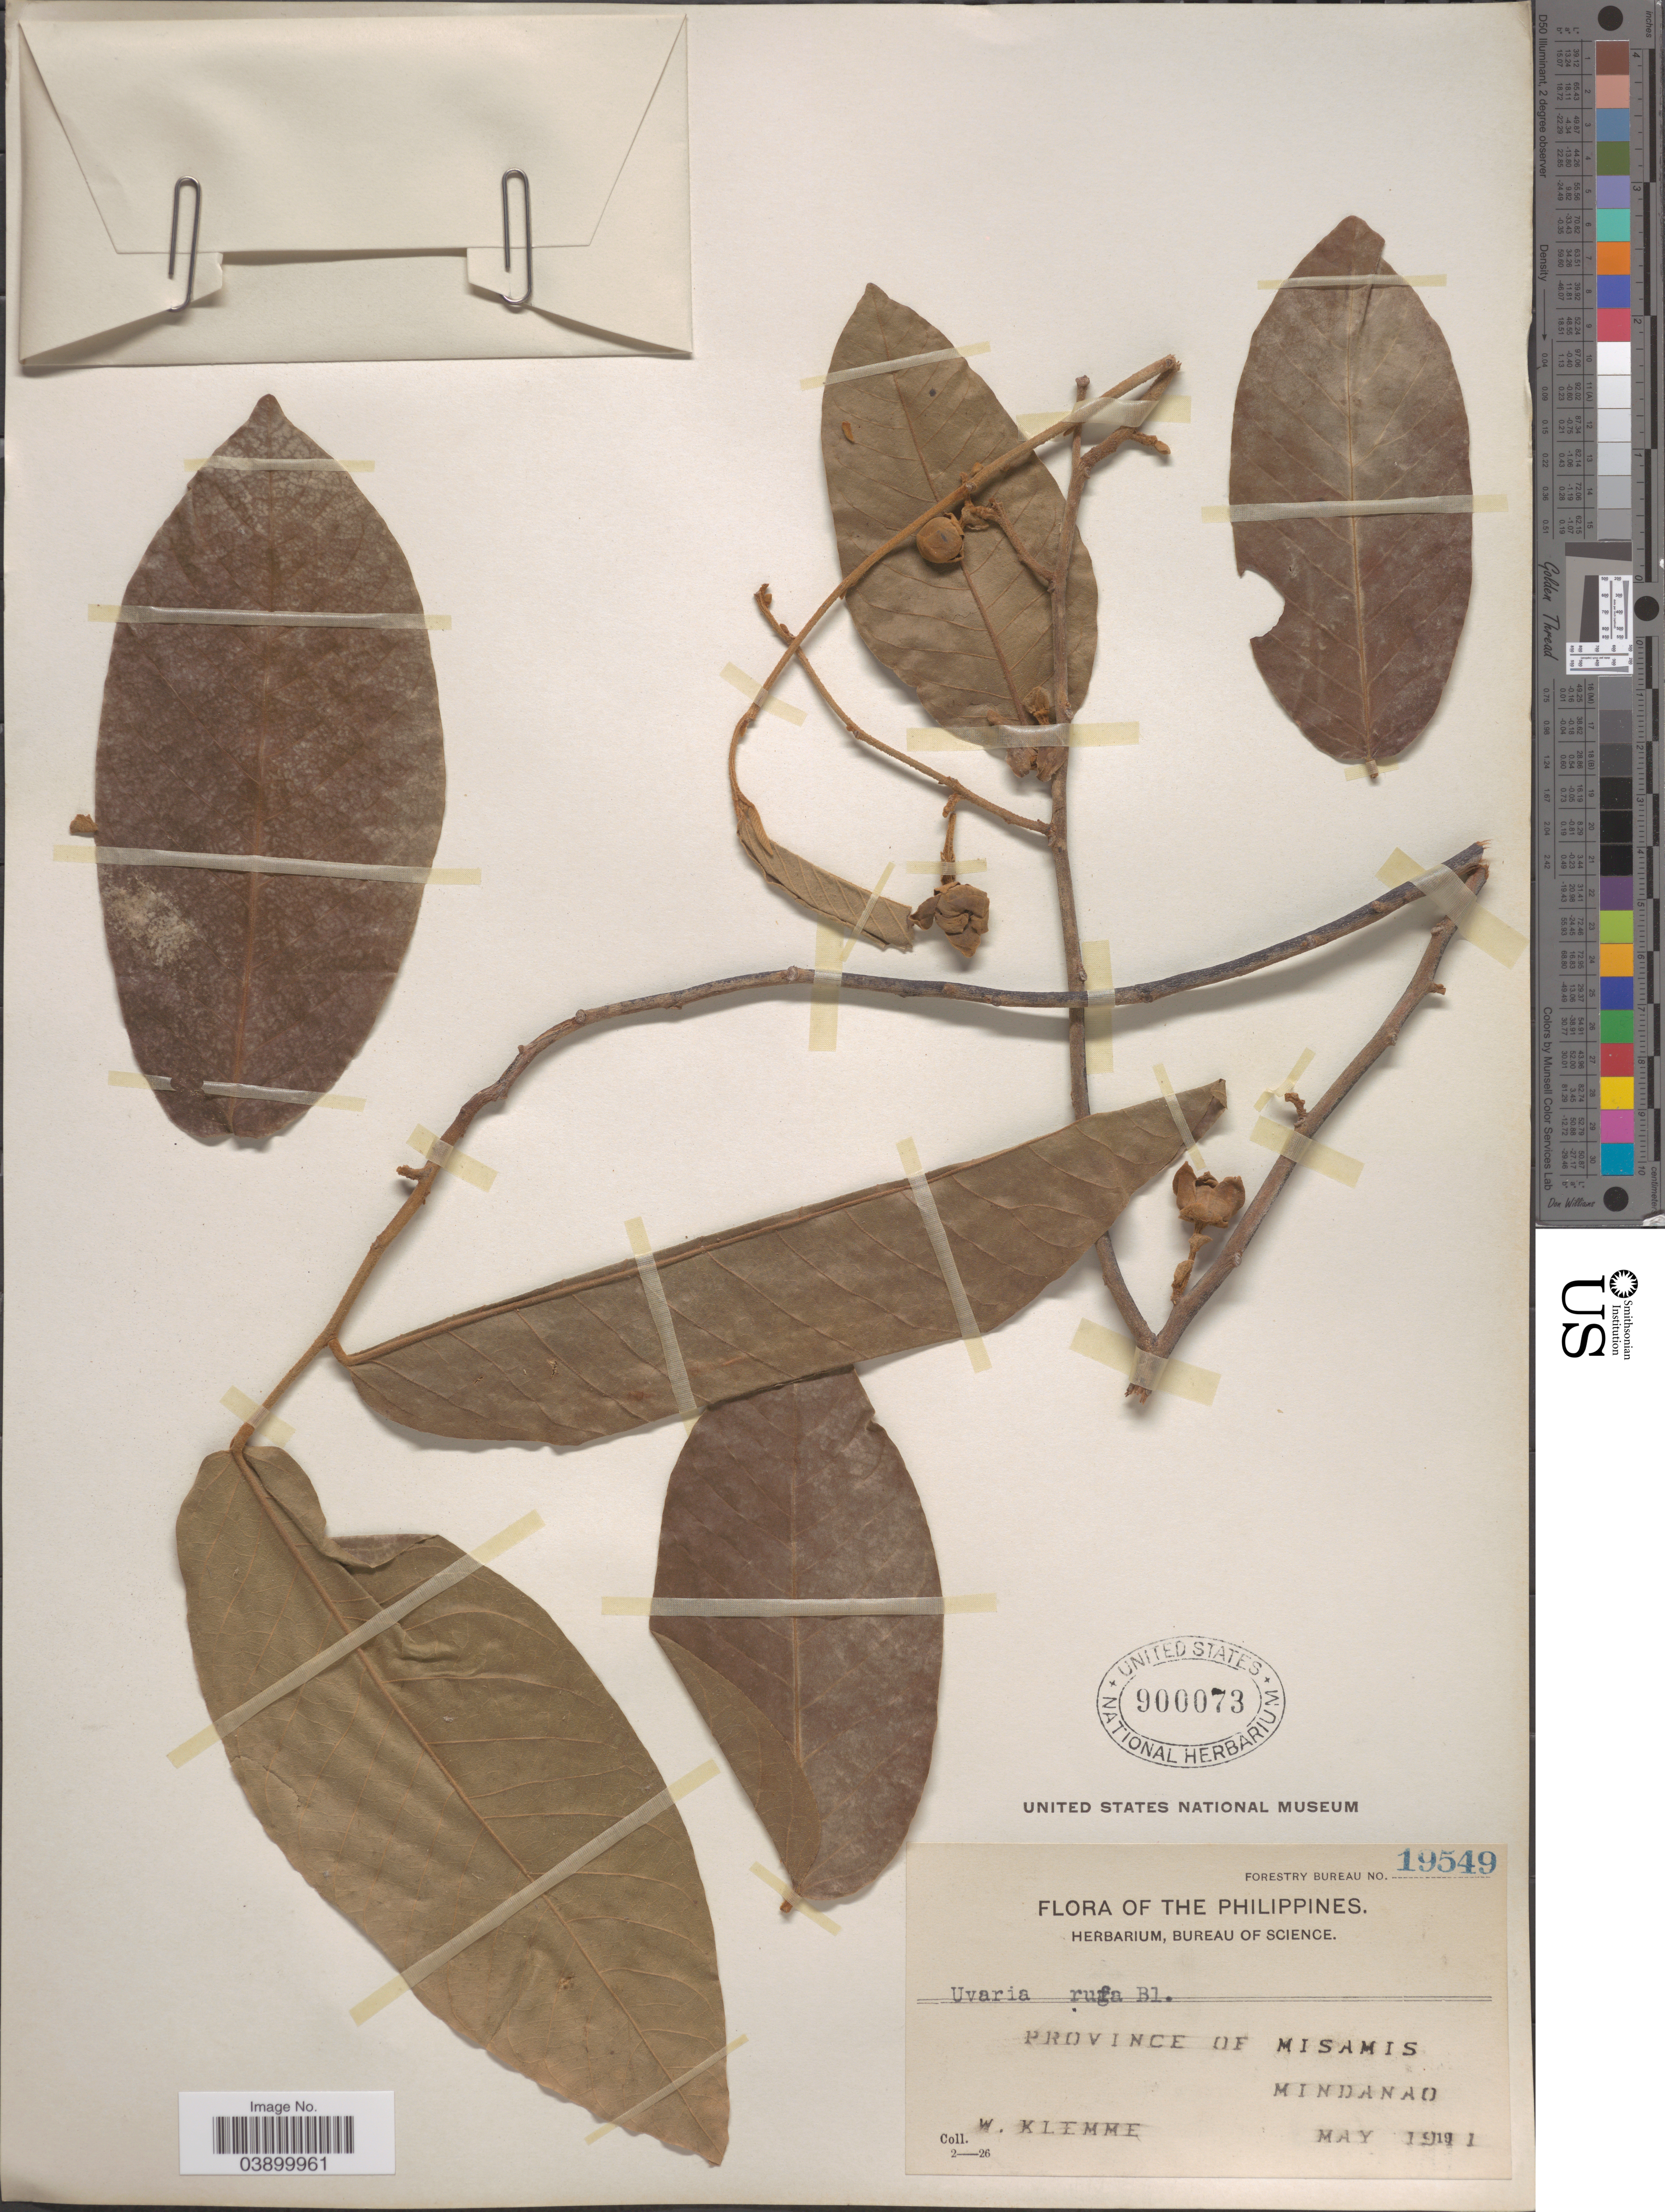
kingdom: Plantae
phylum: Tracheophyta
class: Magnoliopsida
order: Magnoliales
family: Annonaceae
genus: Uvaria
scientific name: Uvaria rufa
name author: Blume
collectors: W. Klemme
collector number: Forestry Bureau 19549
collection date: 1911-05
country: Philippines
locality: Province of Misamis. Mindanao.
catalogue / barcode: US 900073